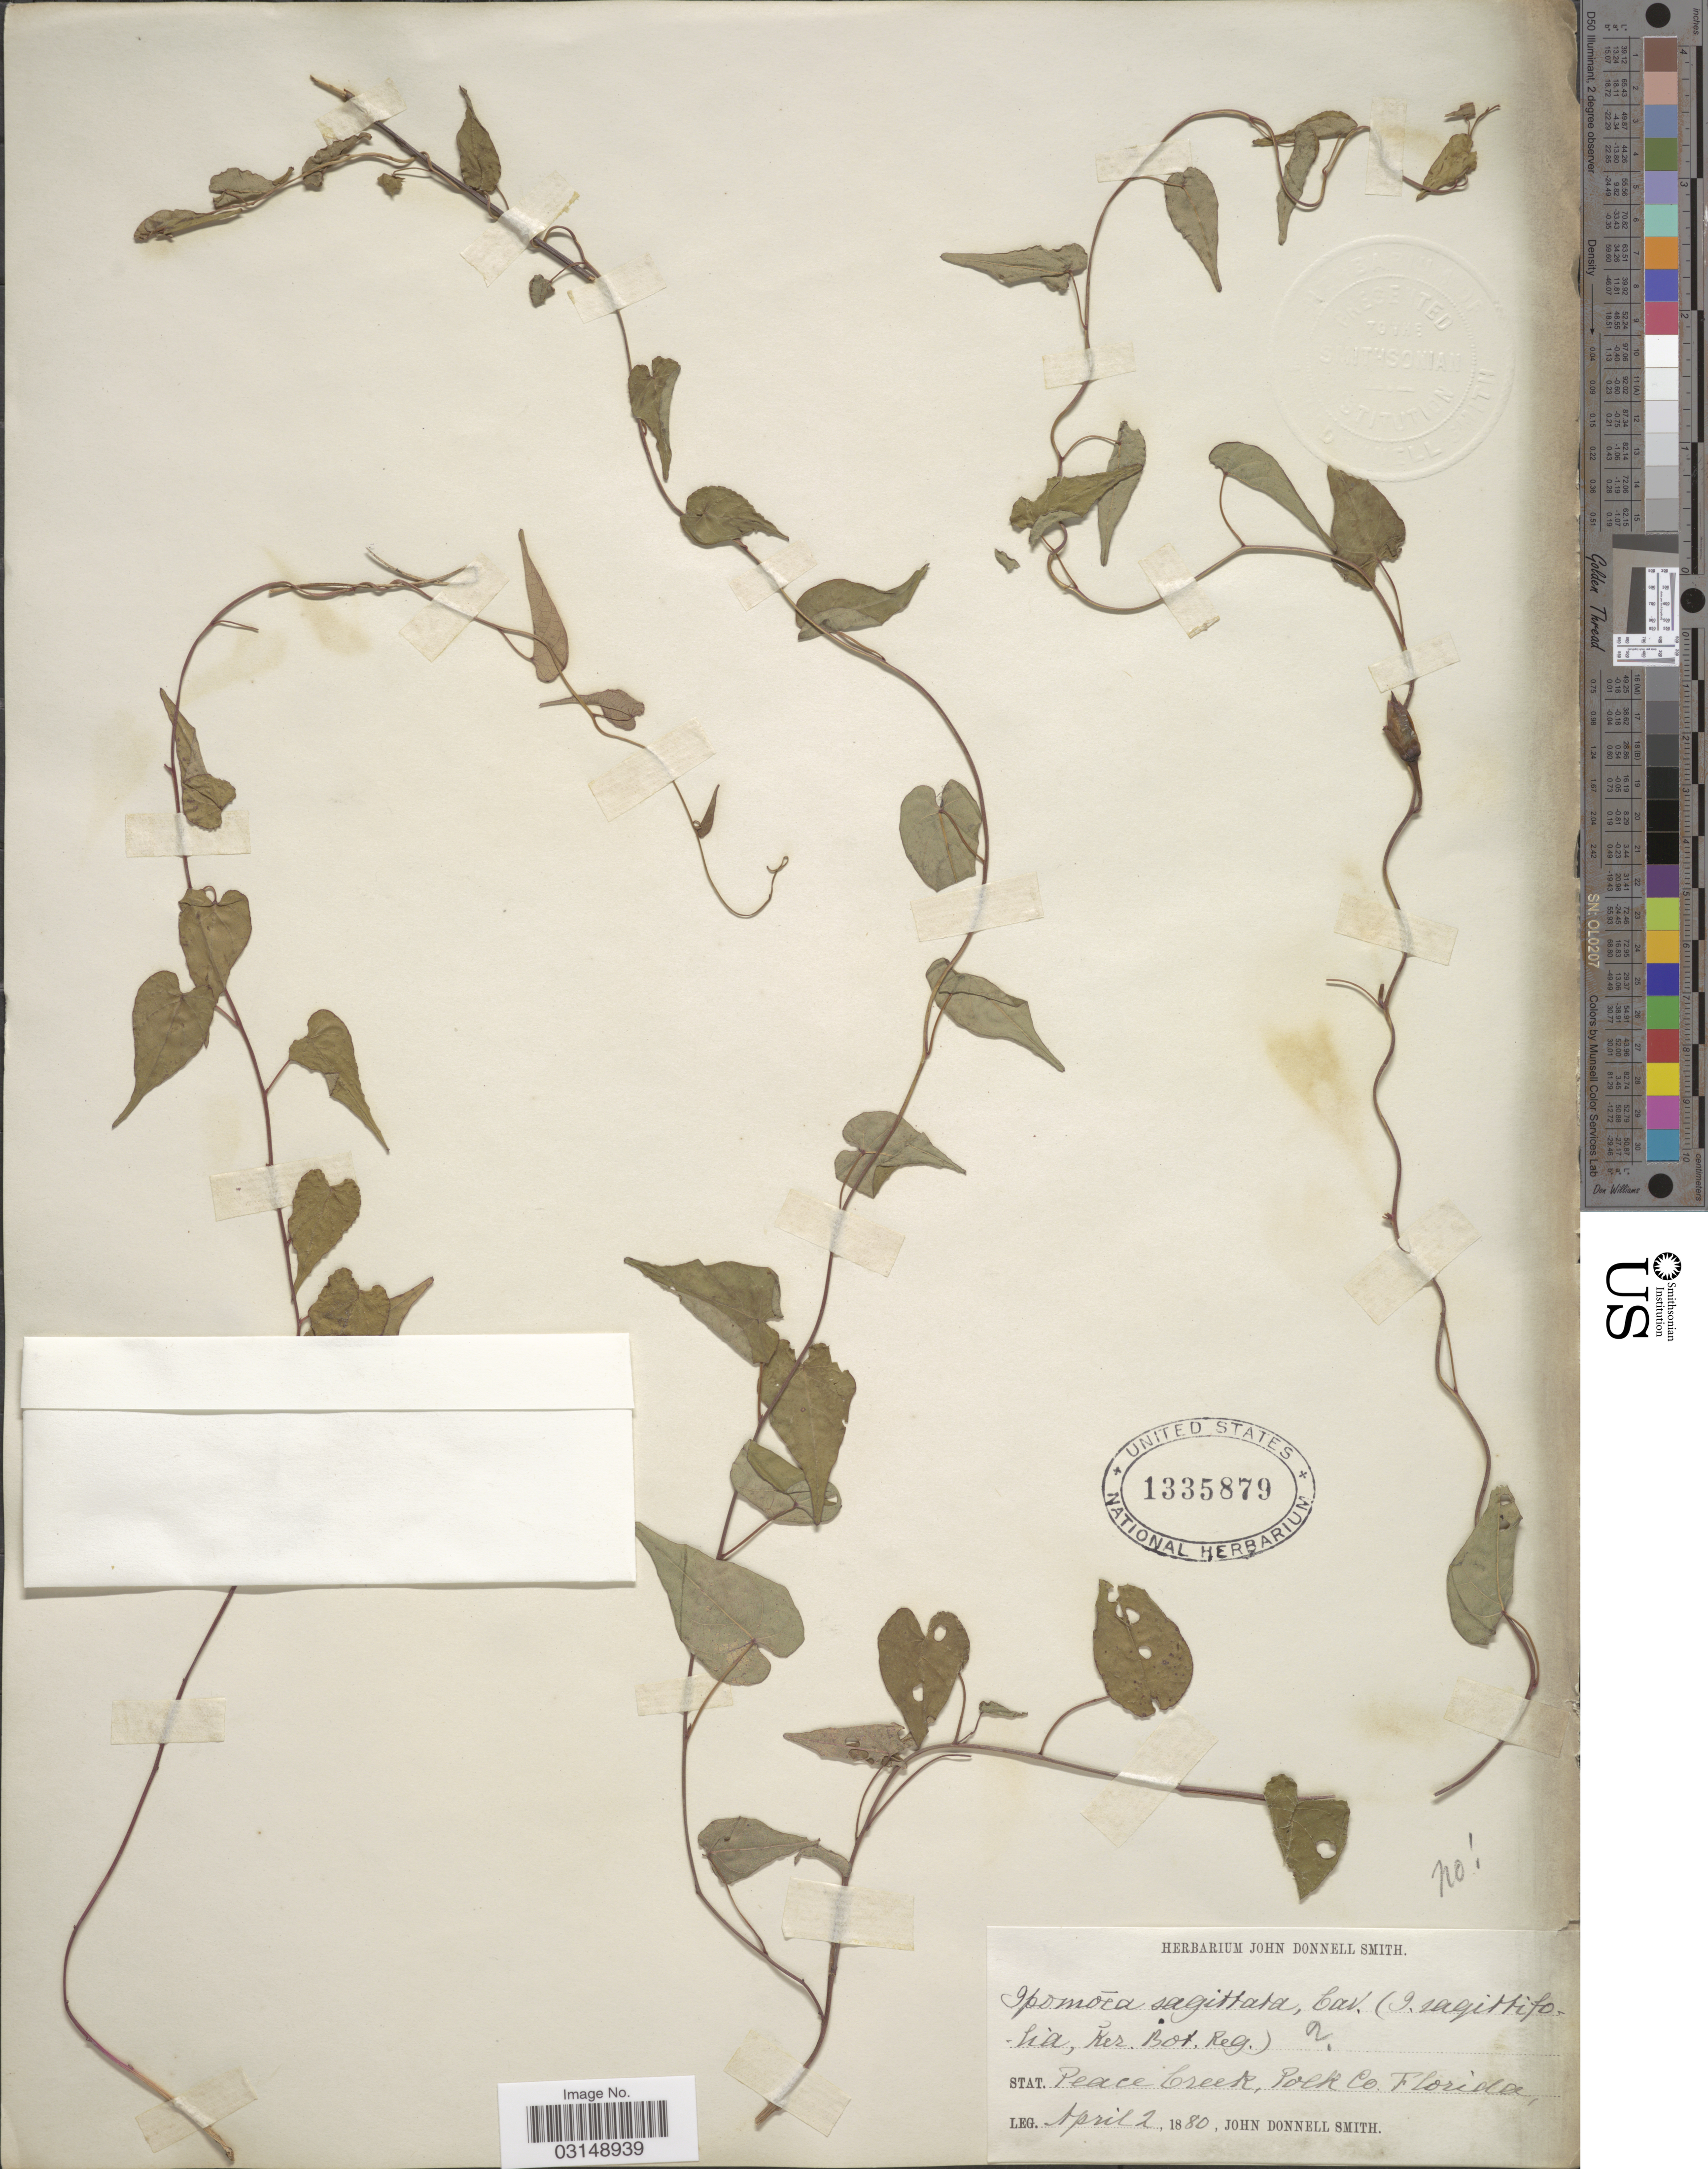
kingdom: Plantae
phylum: Tracheophyta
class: Magnoliopsida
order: Solanales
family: Convolvulaceae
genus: Ipomoea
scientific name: Ipomoea pandurata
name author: (L.) G. Mey.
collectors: J. Donnell Smith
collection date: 1880-04-02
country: United States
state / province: Florida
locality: Stat. Peace Creek, Polk Co.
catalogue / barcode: US 1335879